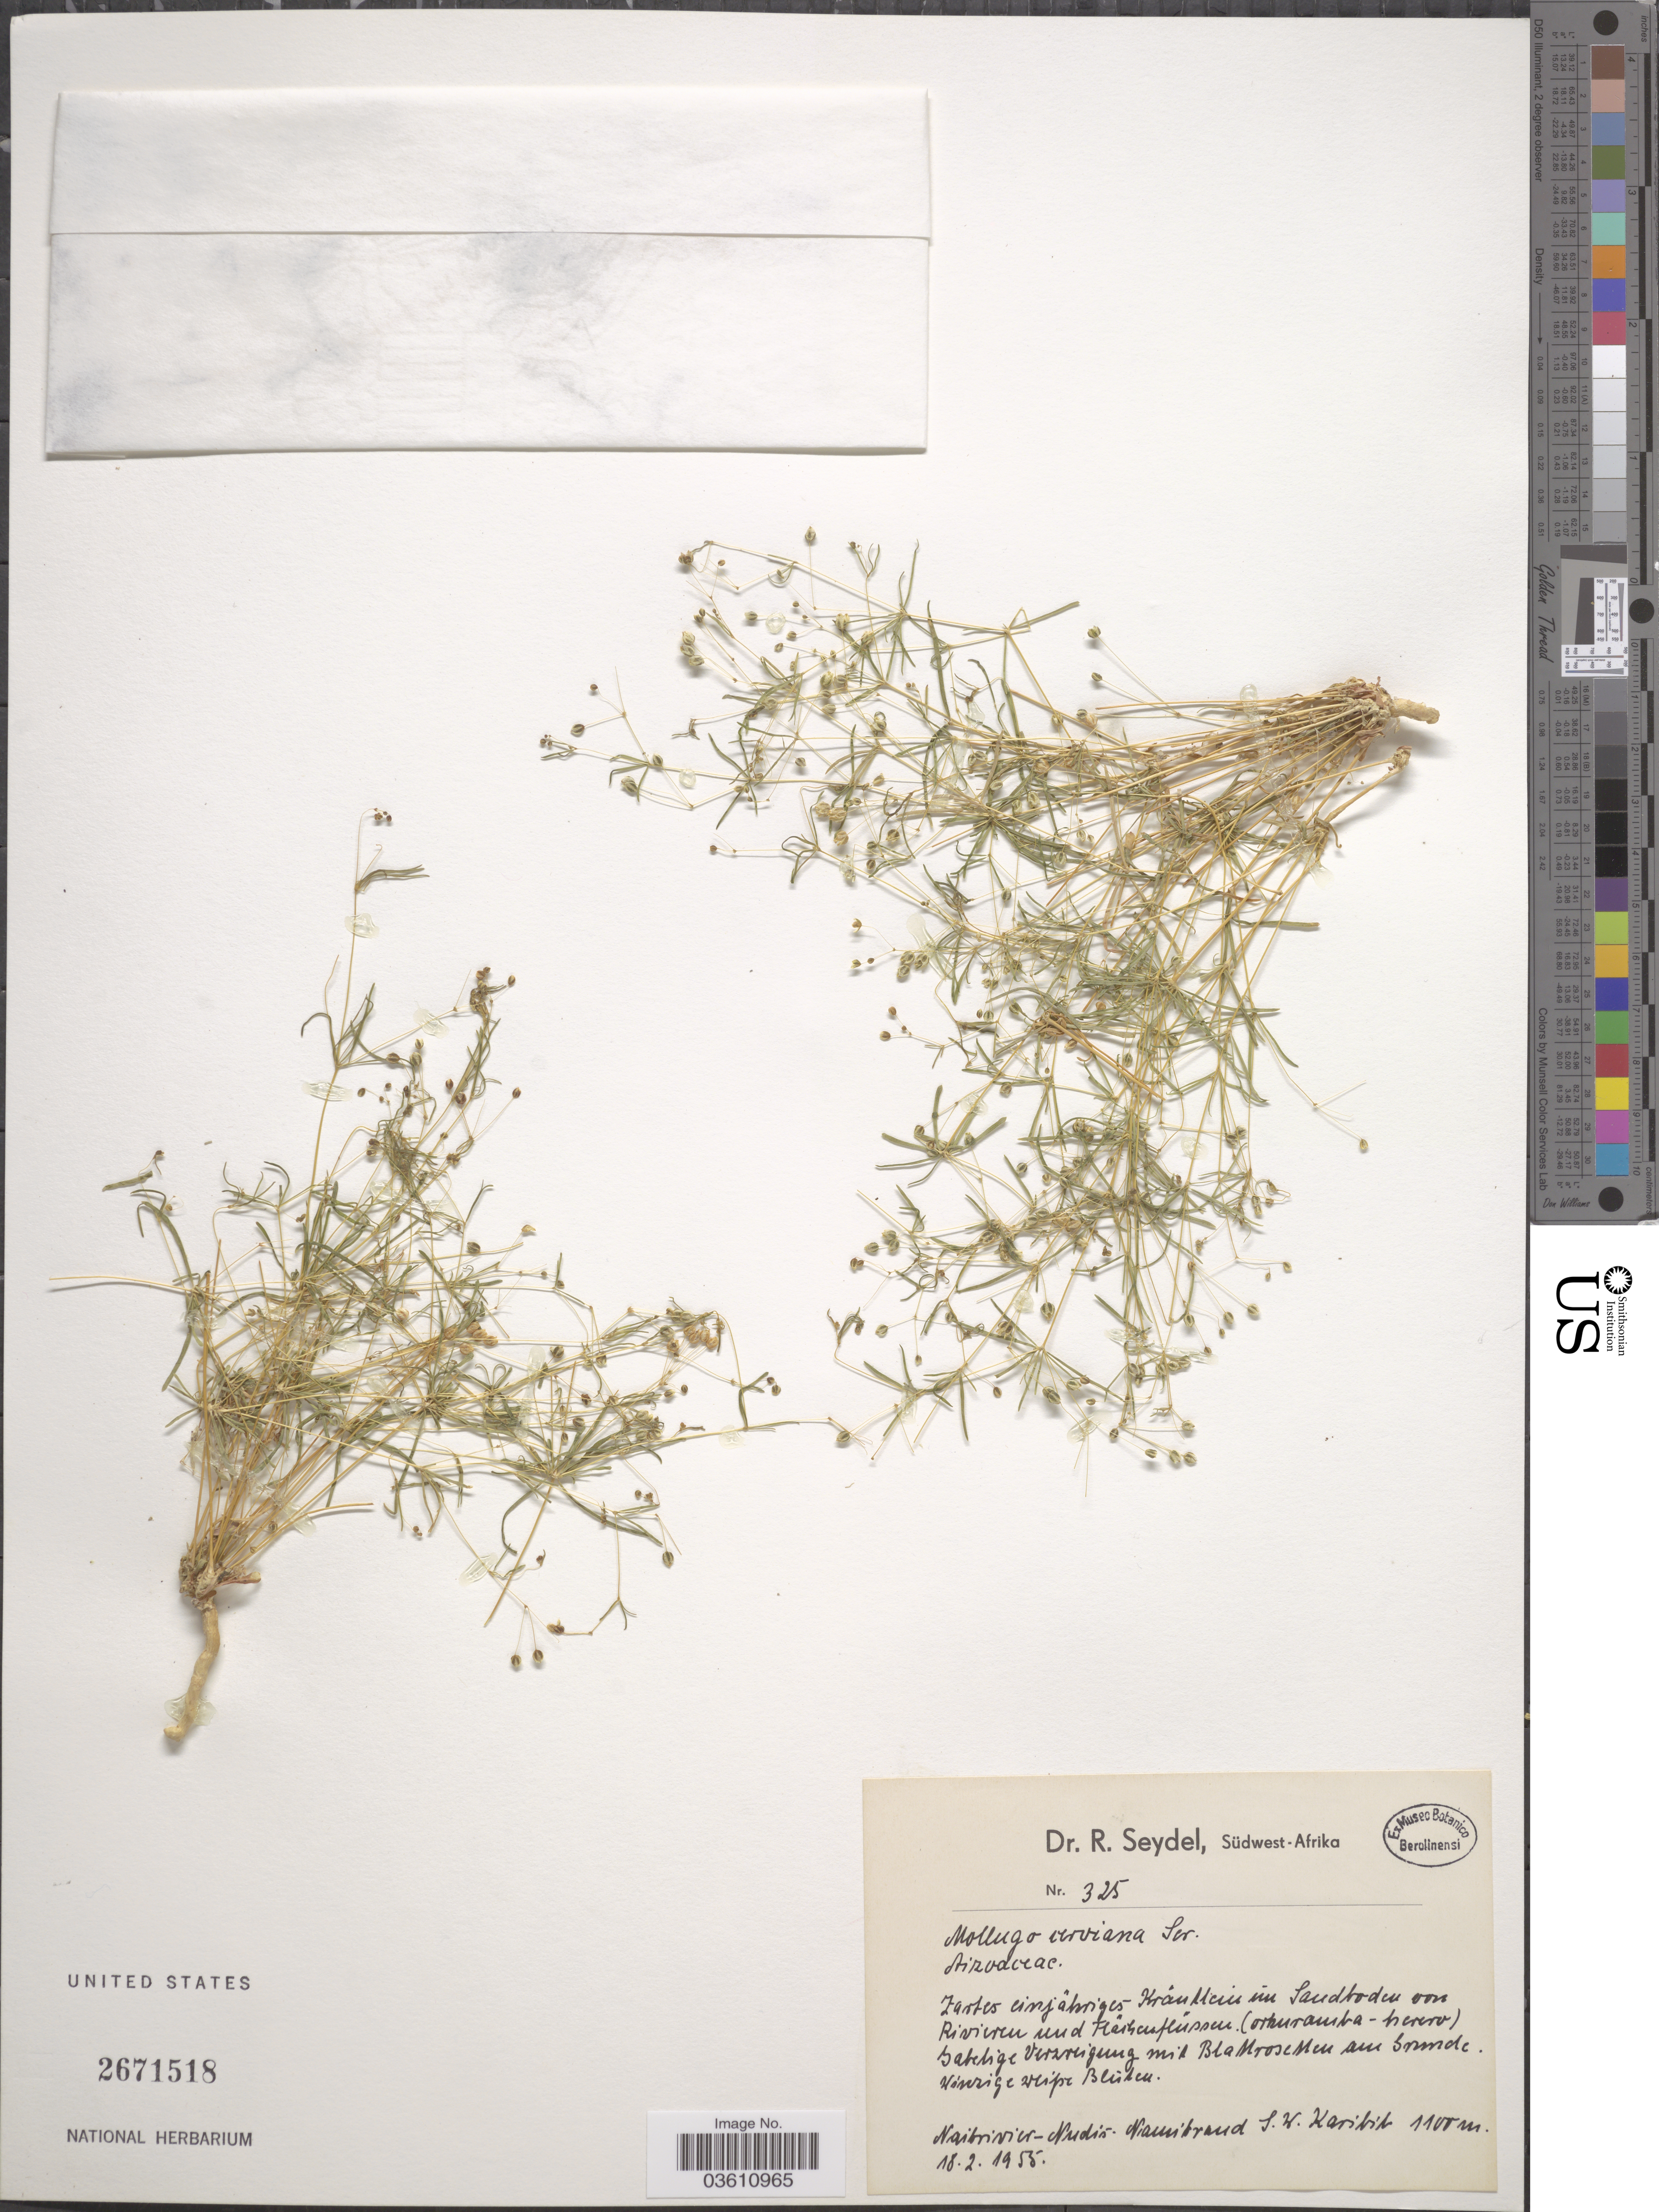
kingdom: Plantae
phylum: Tracheophyta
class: Magnoliopsida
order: Caryophyllales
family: Molluginaceae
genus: Hypertelis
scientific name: Hypertelis sp.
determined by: Strong, Mark T., (BOT), Smithsonian Institution - National Museum of Natural History (UNITED STATES)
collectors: R. Seydel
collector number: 325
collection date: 1955-02-18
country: Namibia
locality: Südwest-Afrika. Naibrivier-Nudis. Namibrand S.W. Karibib.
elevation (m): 1100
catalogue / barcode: US 2671518